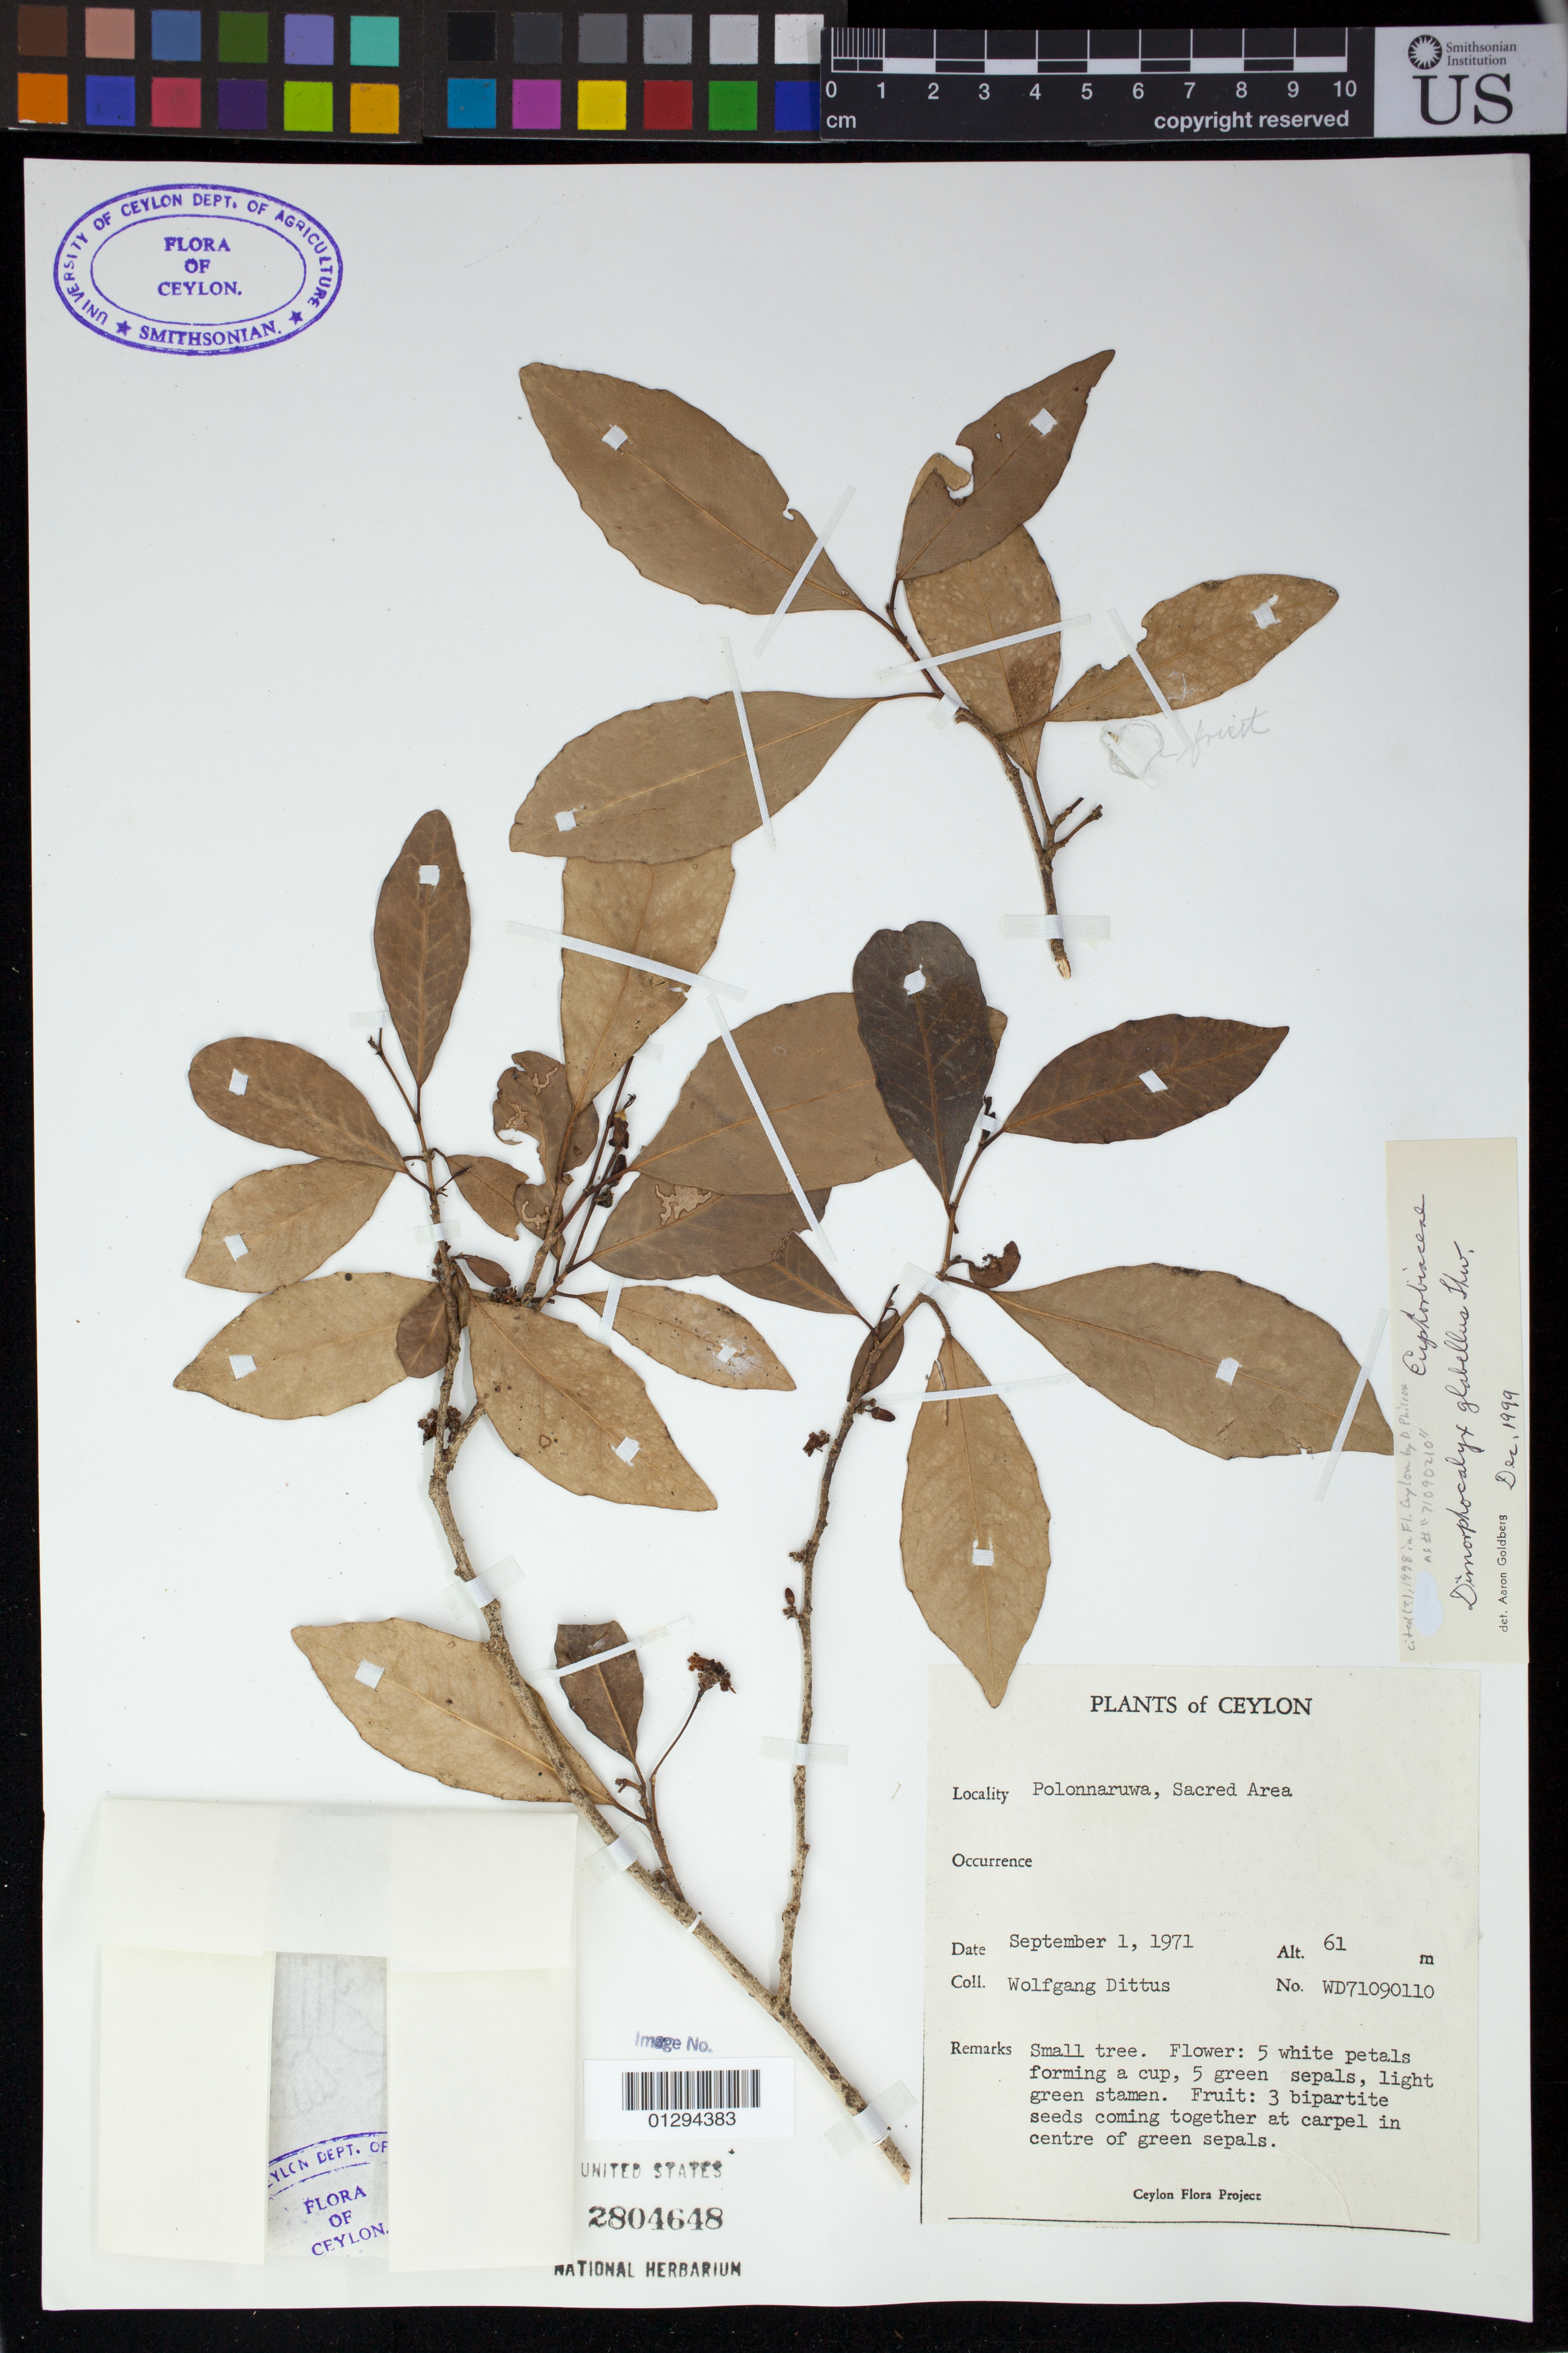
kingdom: Plantae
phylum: Tracheophyta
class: Magnoliopsida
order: Malpighiales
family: Euphorbiaceae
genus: Dimorphocalyx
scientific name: Dimorphocalyx glabellus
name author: Thwaites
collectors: W. Dittus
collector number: WD71090110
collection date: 1971-09-01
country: Sri Lanka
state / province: North Central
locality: Polonnaruwa, Sacred Area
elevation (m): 61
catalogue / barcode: US 2804648